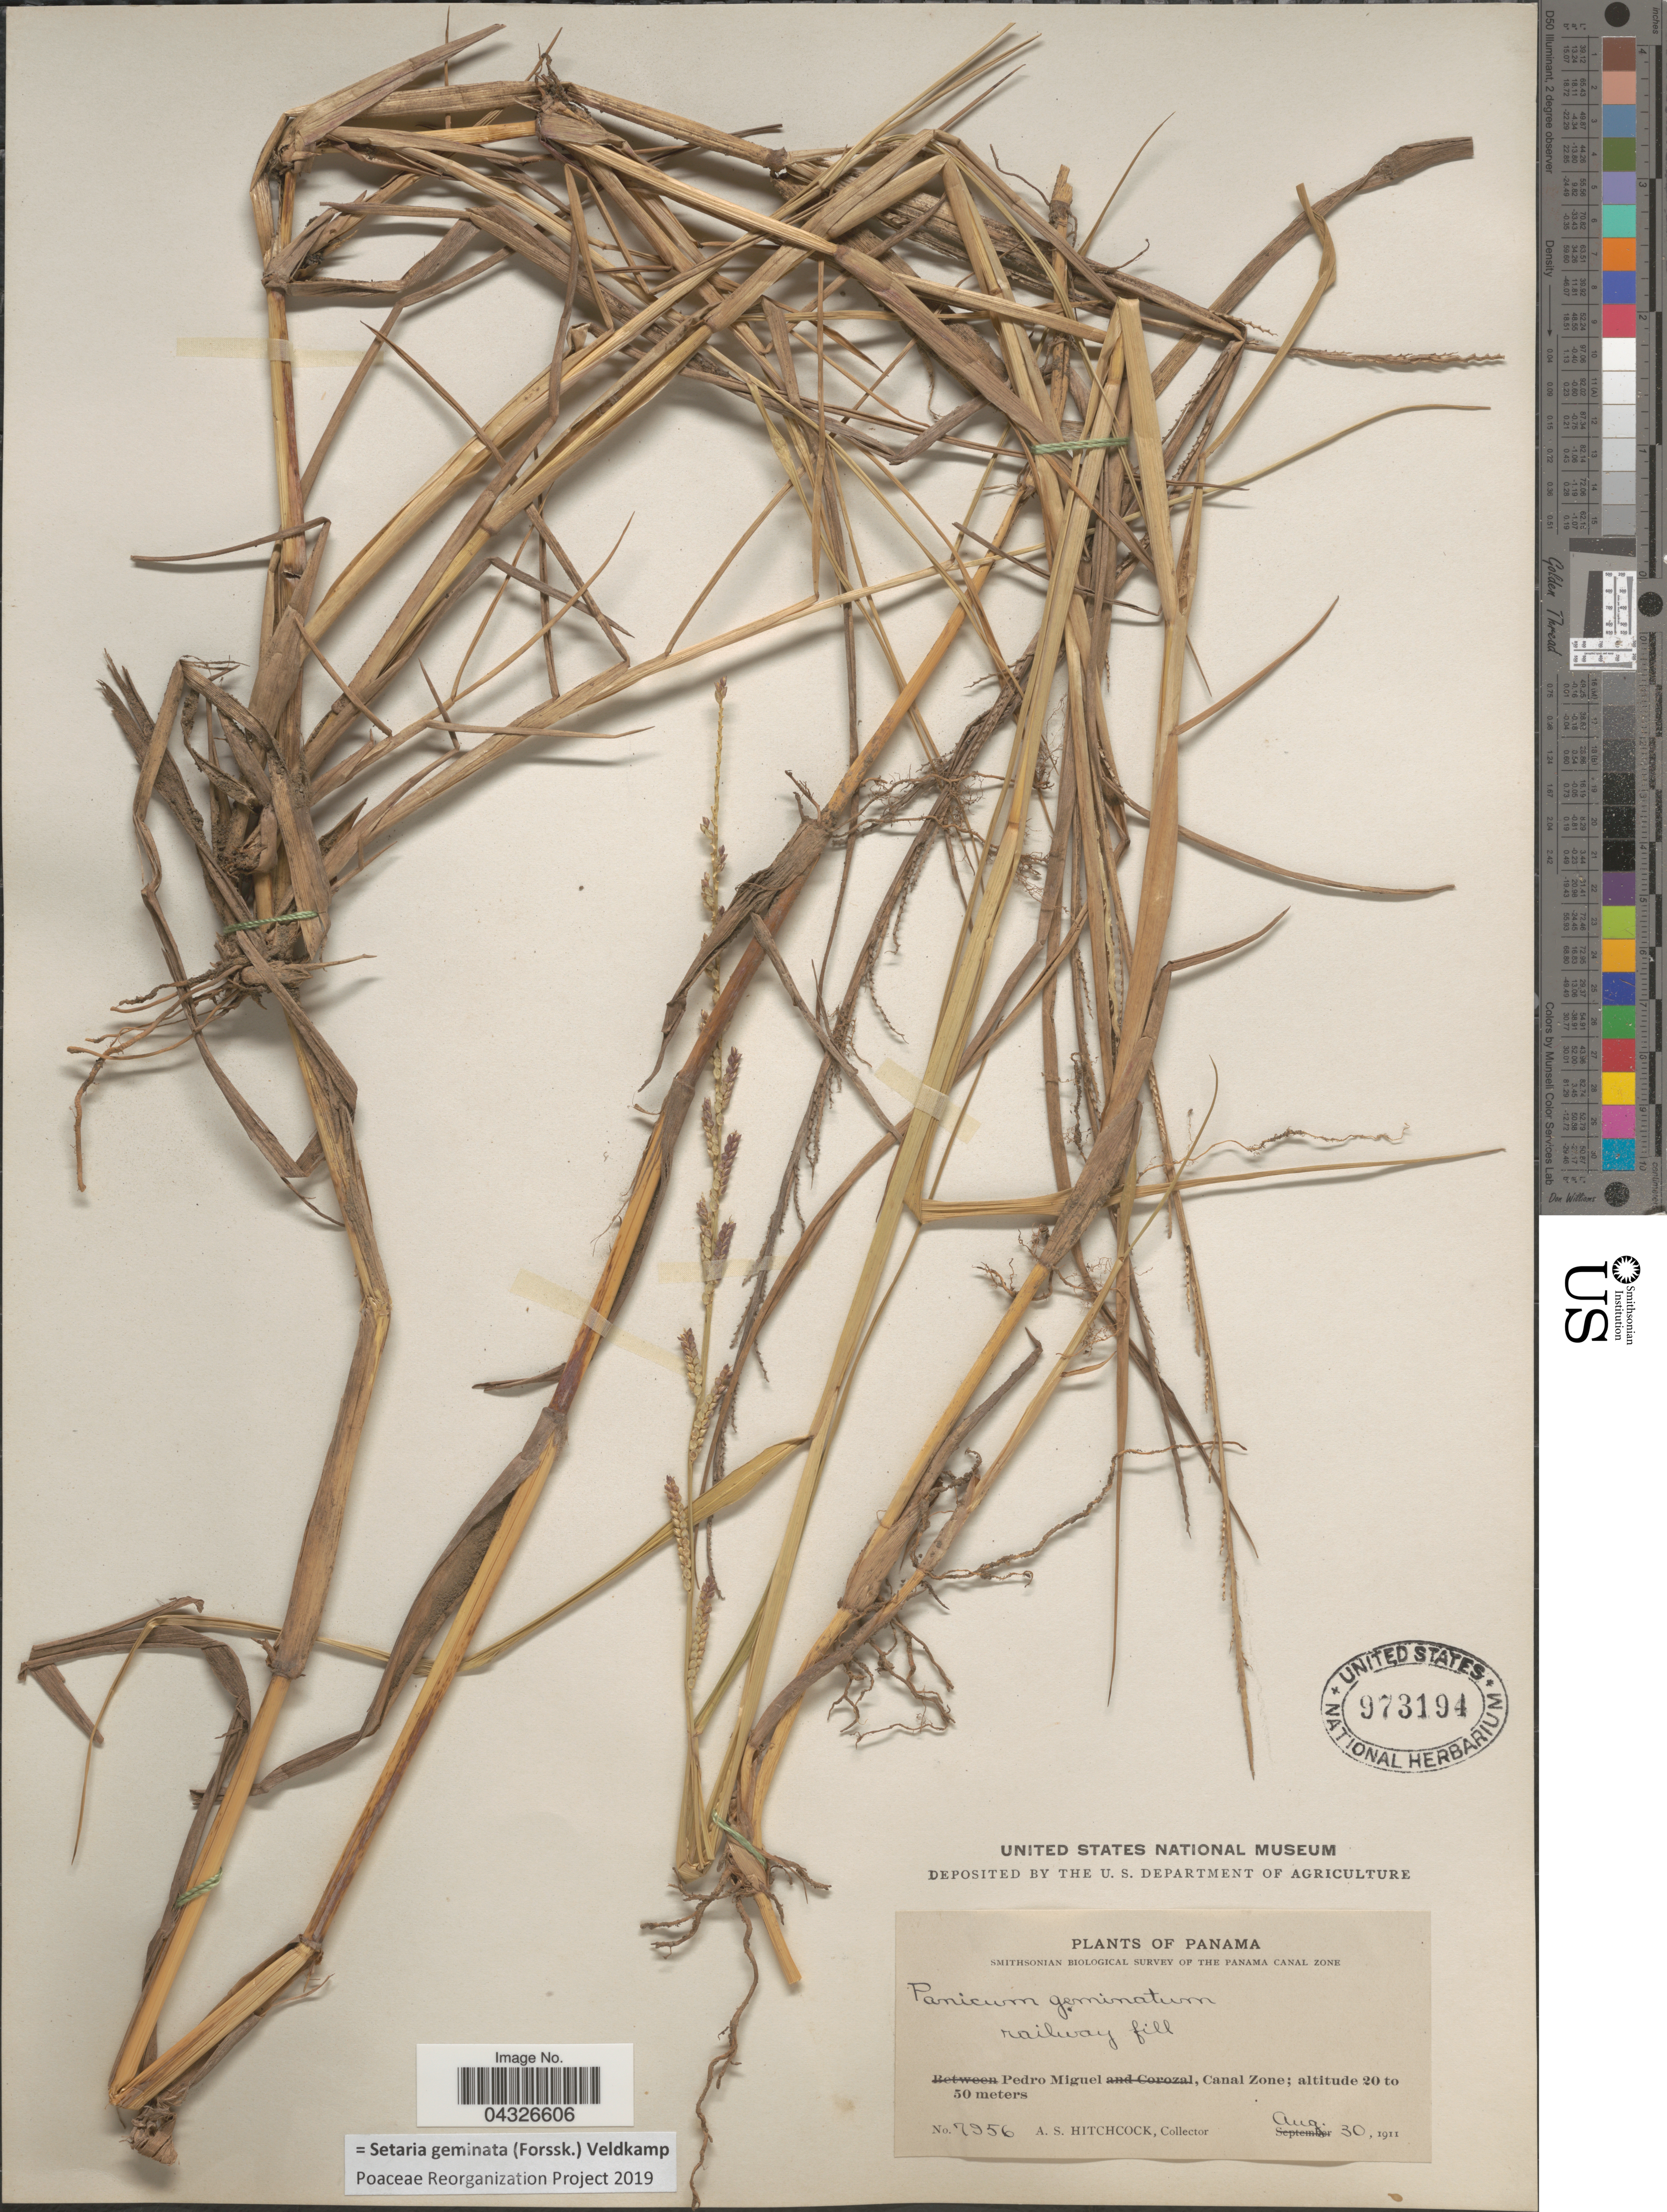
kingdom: Plantae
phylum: Tracheophyta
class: Liliopsida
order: Poales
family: Poaceae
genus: Setaria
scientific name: Setaria geminata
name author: (Forssk.) Veldkamp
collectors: A. S. Hitchcock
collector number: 7956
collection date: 1911-08-30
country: Panama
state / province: Colón / Panamá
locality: Smithsonian Biological Survey of the Panama Canal Zone. Railway fill. Pedro Miguel, Canal Zone.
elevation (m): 20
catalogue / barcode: US 973194